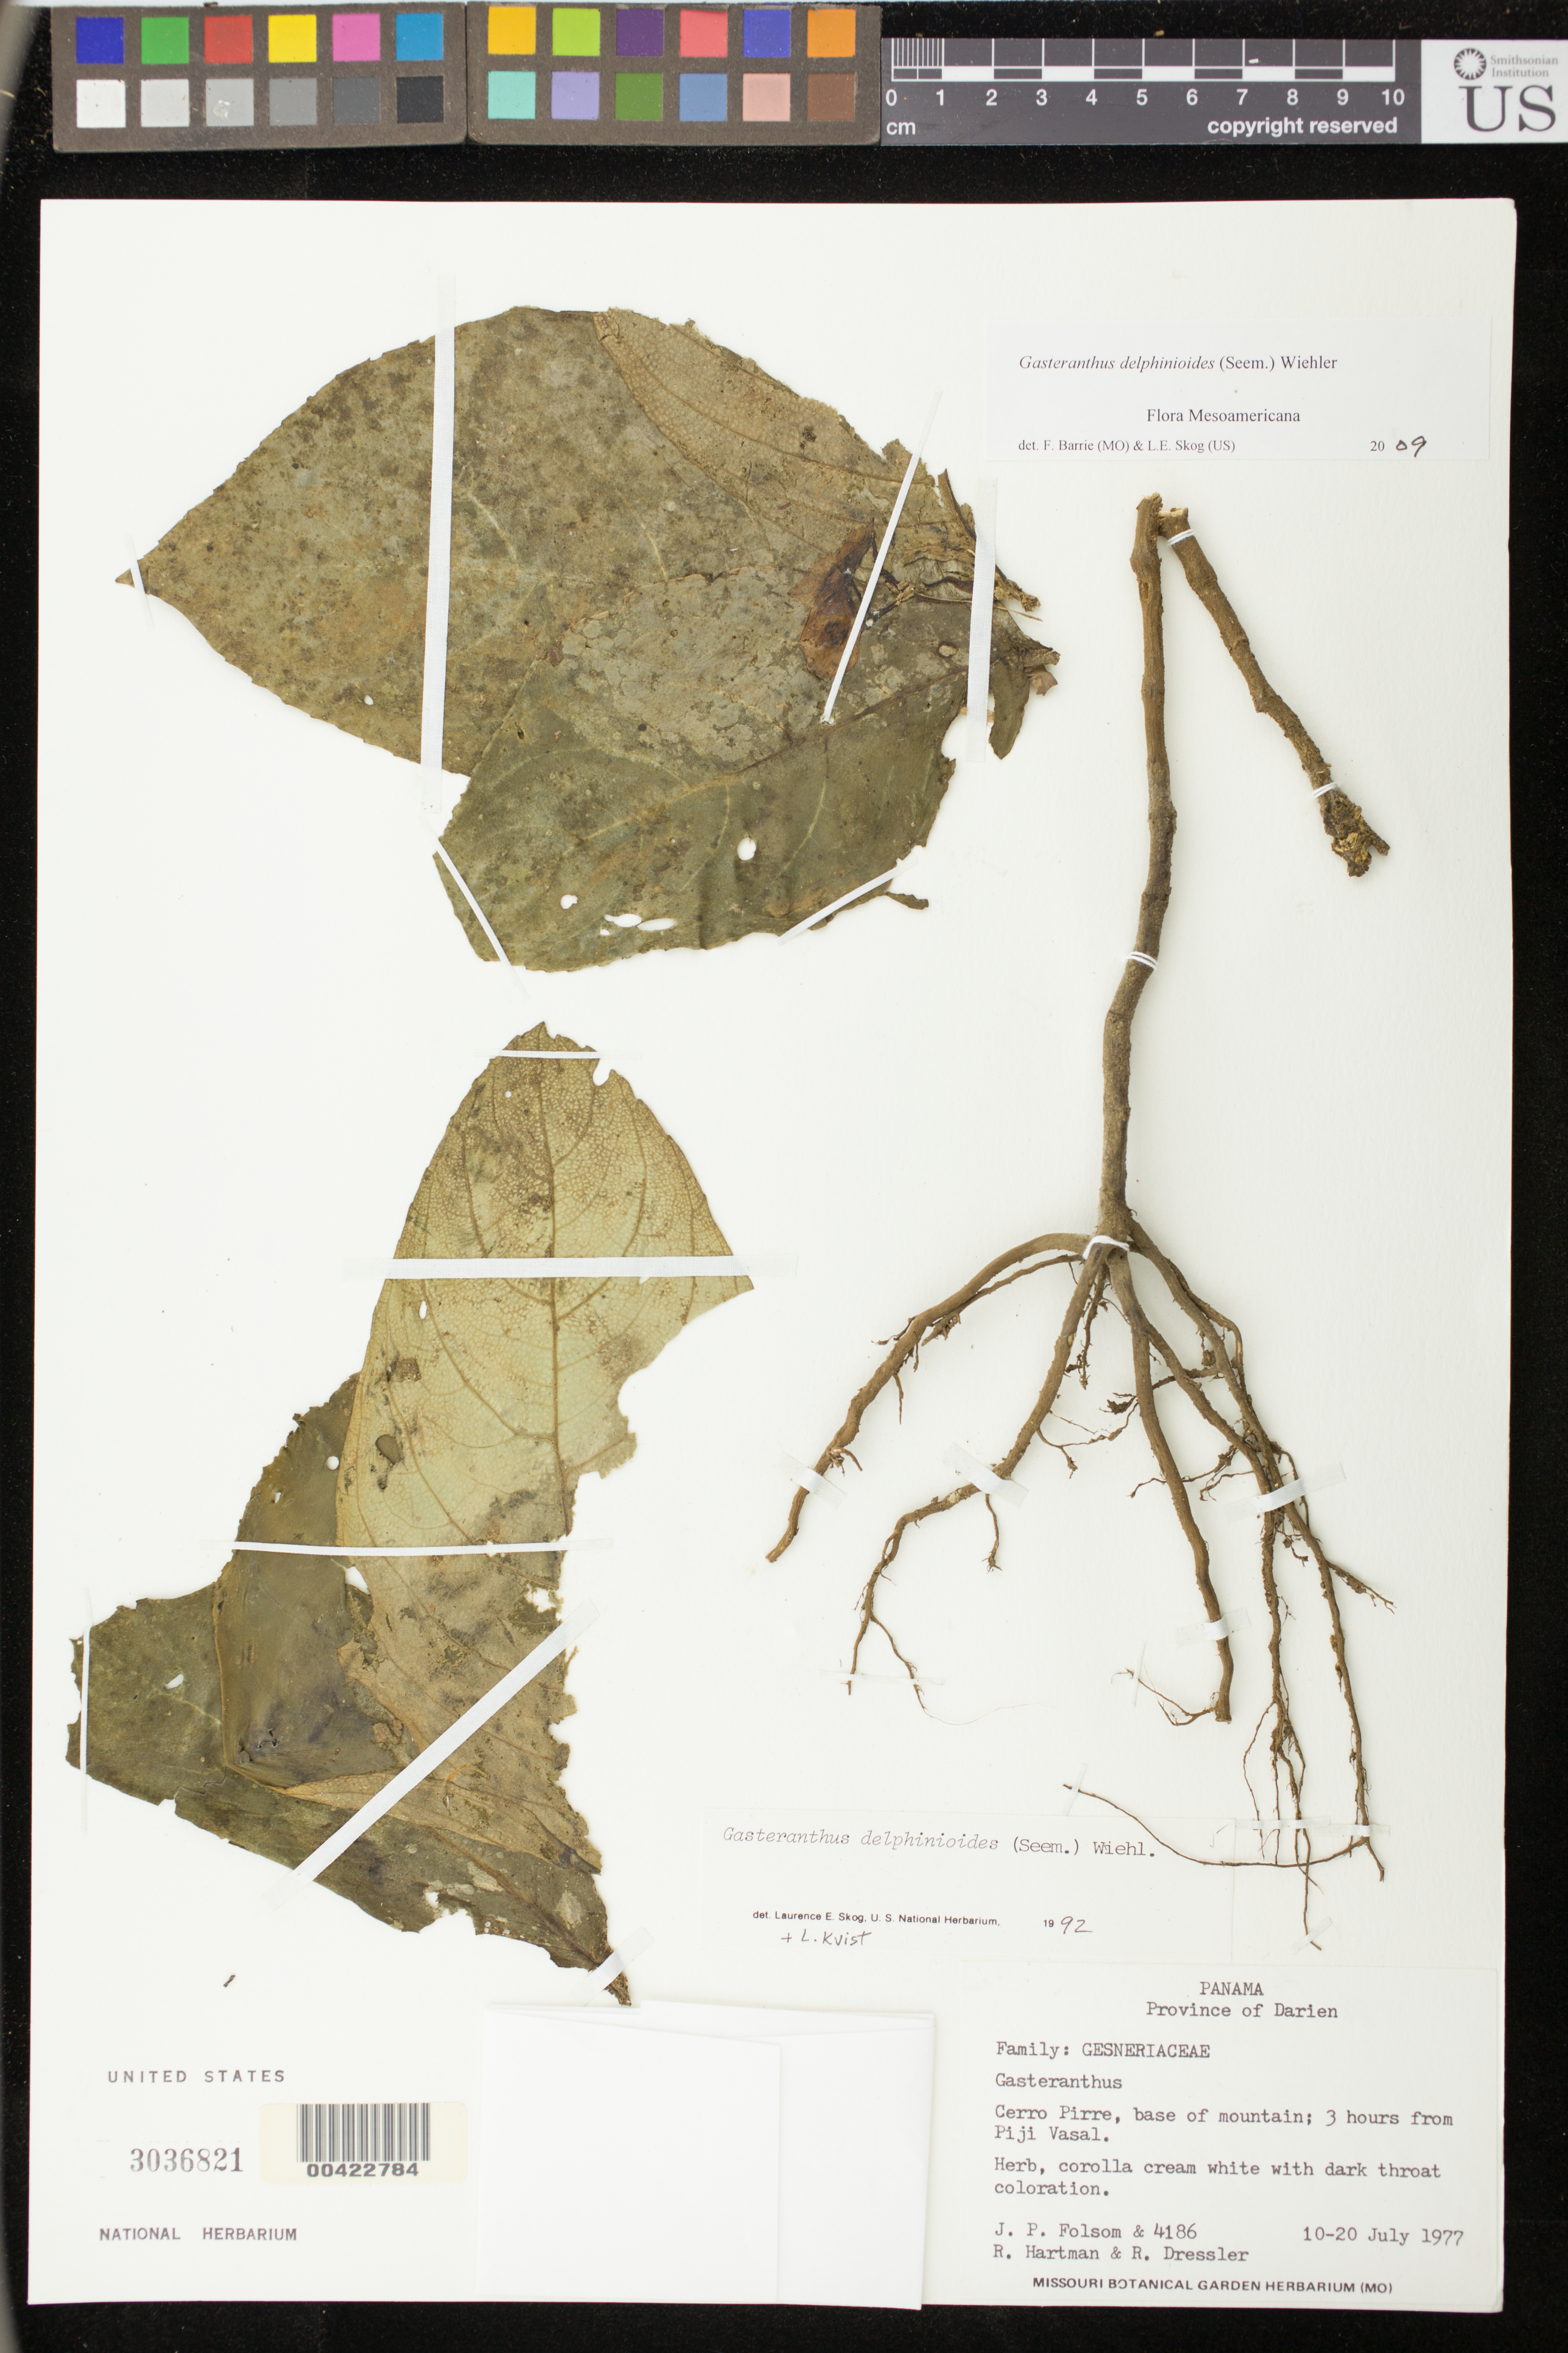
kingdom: Plantae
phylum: Tracheophyta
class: Magnoliopsida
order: Lamiales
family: Gesneriaceae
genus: Gasteranthus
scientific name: Gasteranthus delphinioides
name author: (Seem.) Wiehler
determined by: Skog, Laurence E.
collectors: J. P. Folsom, R. Hartman & R. Dressler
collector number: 4186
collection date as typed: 10-20 Jul 1977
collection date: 1977-07-10/1977-07-20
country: Panama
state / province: Darién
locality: Cerro Pirre, base of mountain, 3 hrs from Piji Vasal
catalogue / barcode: US 3036821